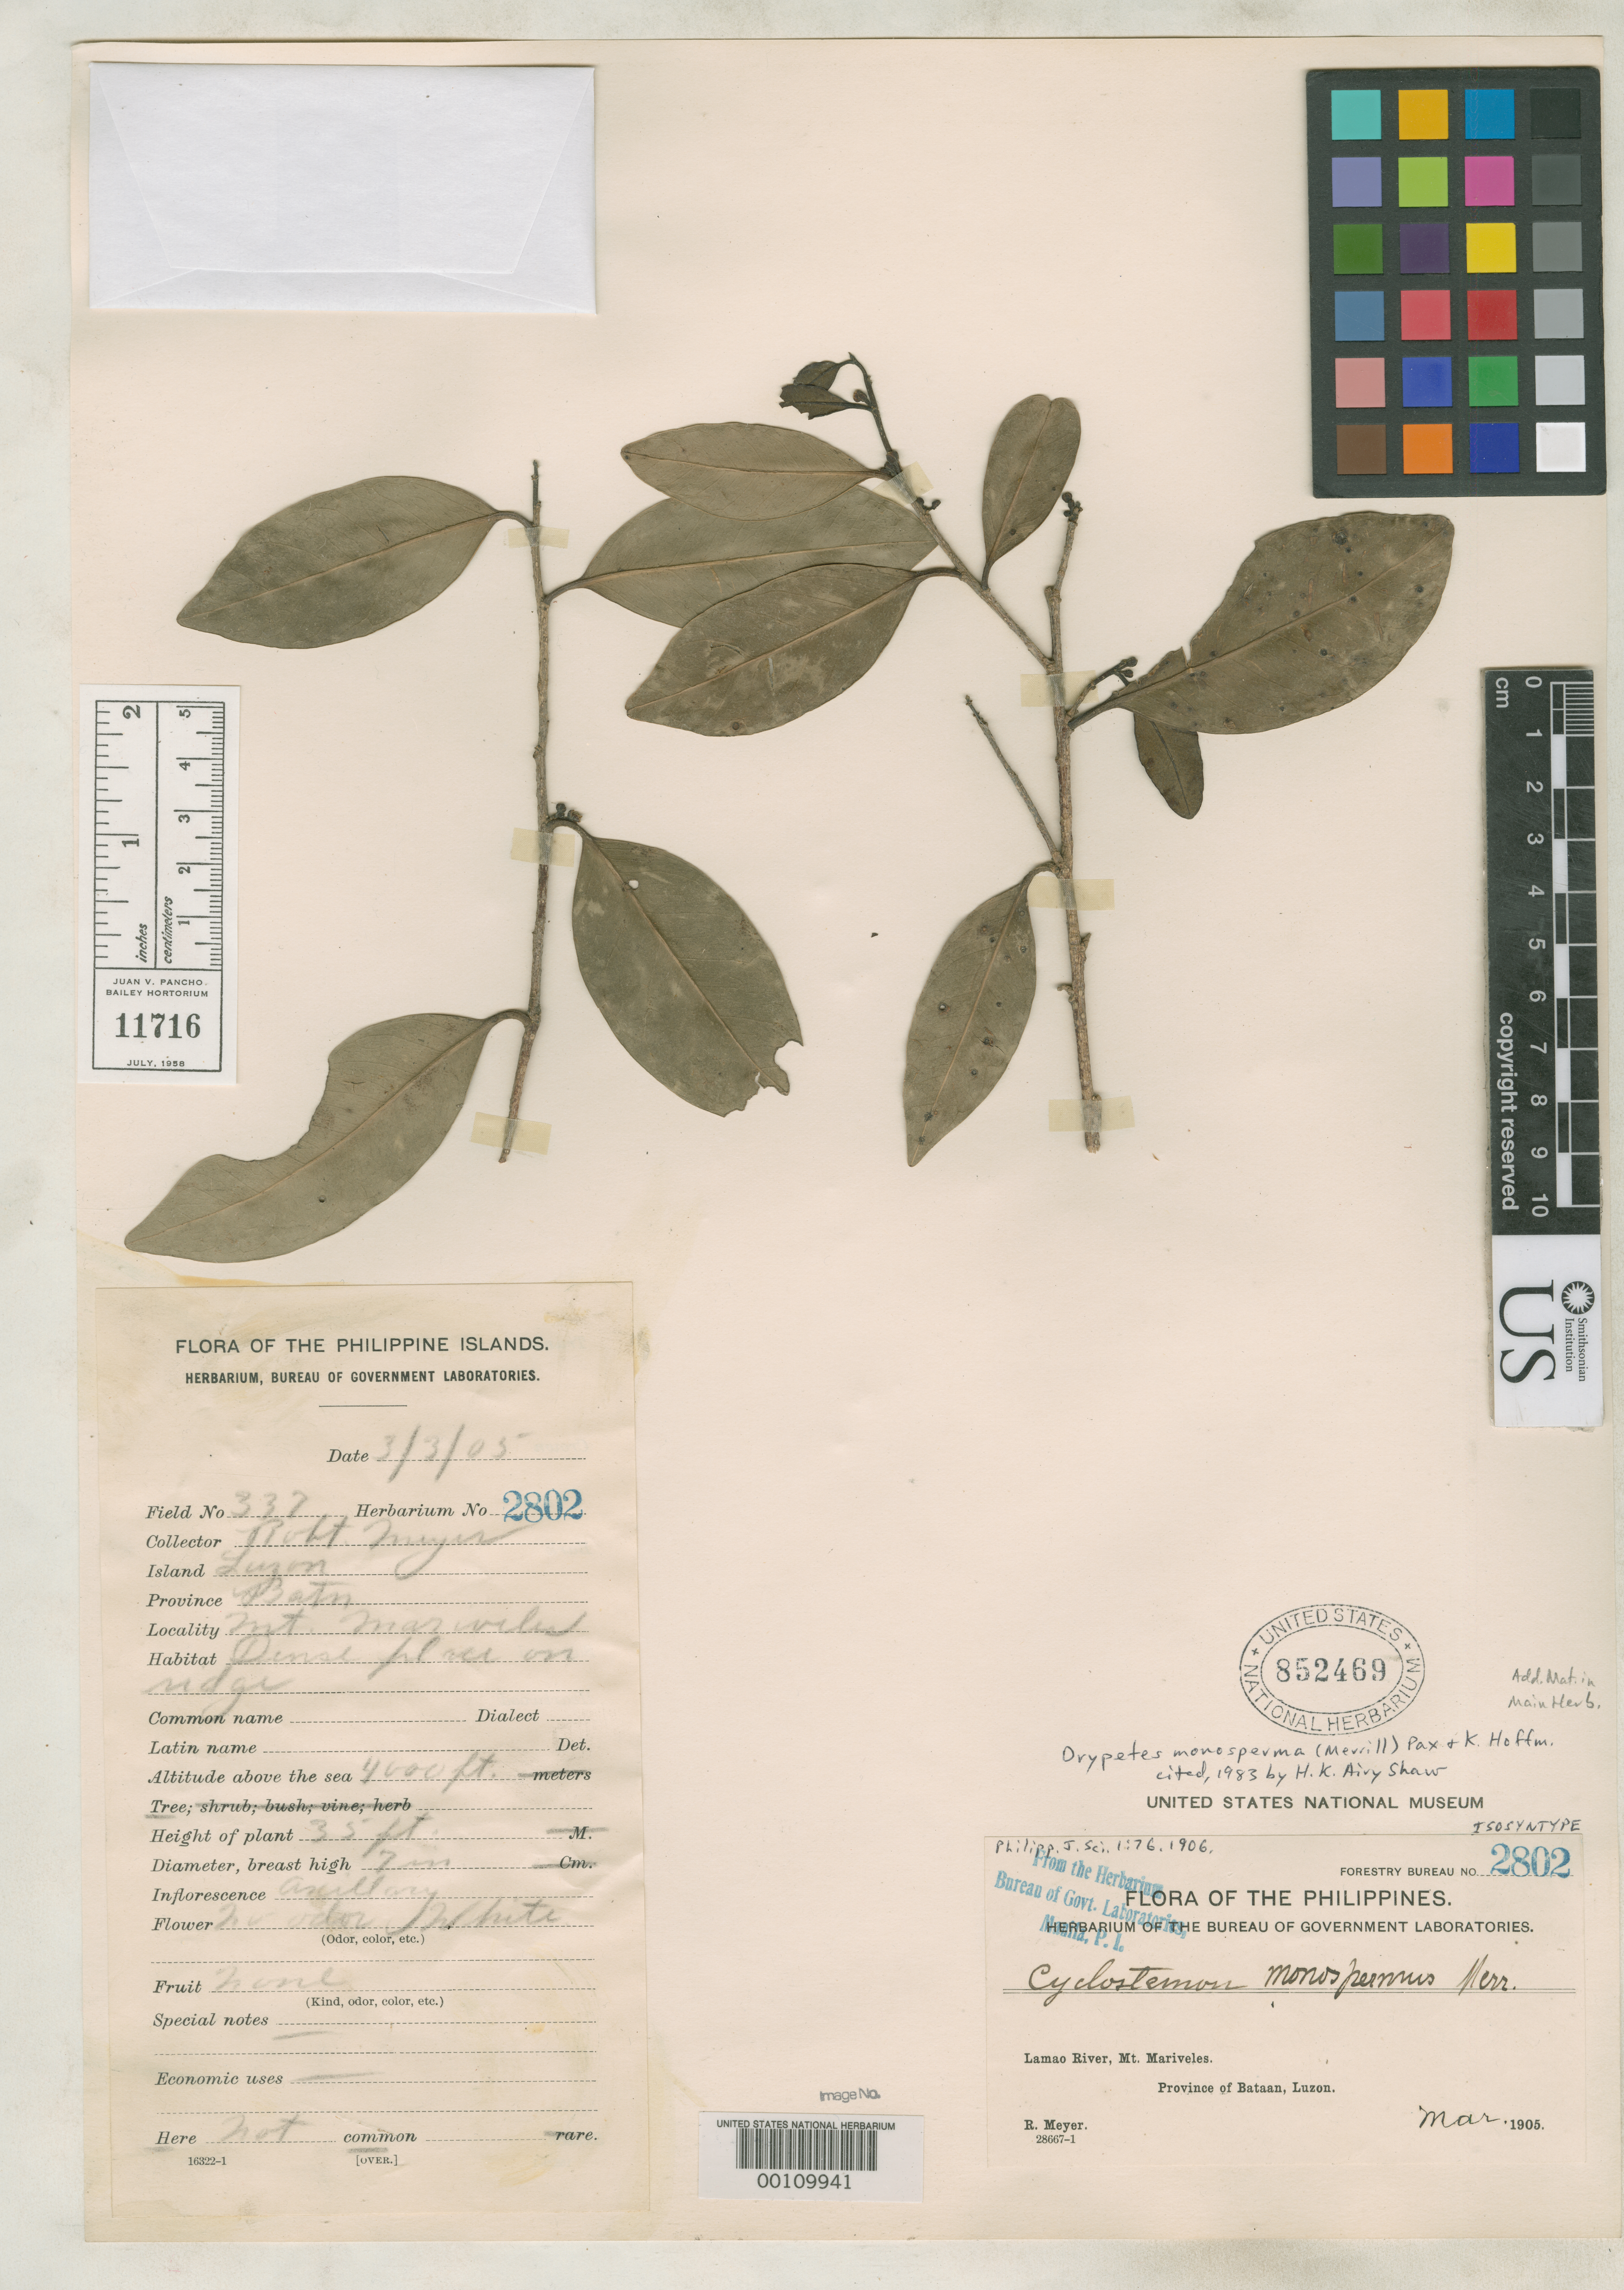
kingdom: Plantae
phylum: Tracheophyta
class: Magnoliopsida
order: Malpighiales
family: Putranjivaceae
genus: Cyclostemon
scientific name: Cyclostemon monospermus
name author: Merr.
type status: Isosyntype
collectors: R. Meyer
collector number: Bur. Sci. 2802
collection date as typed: Mar 1905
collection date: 1905-03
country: Philippines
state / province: Central Luzon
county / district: Bataan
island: Luzon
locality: Lamao River, Mt Mariveles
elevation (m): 1219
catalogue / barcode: US 852469